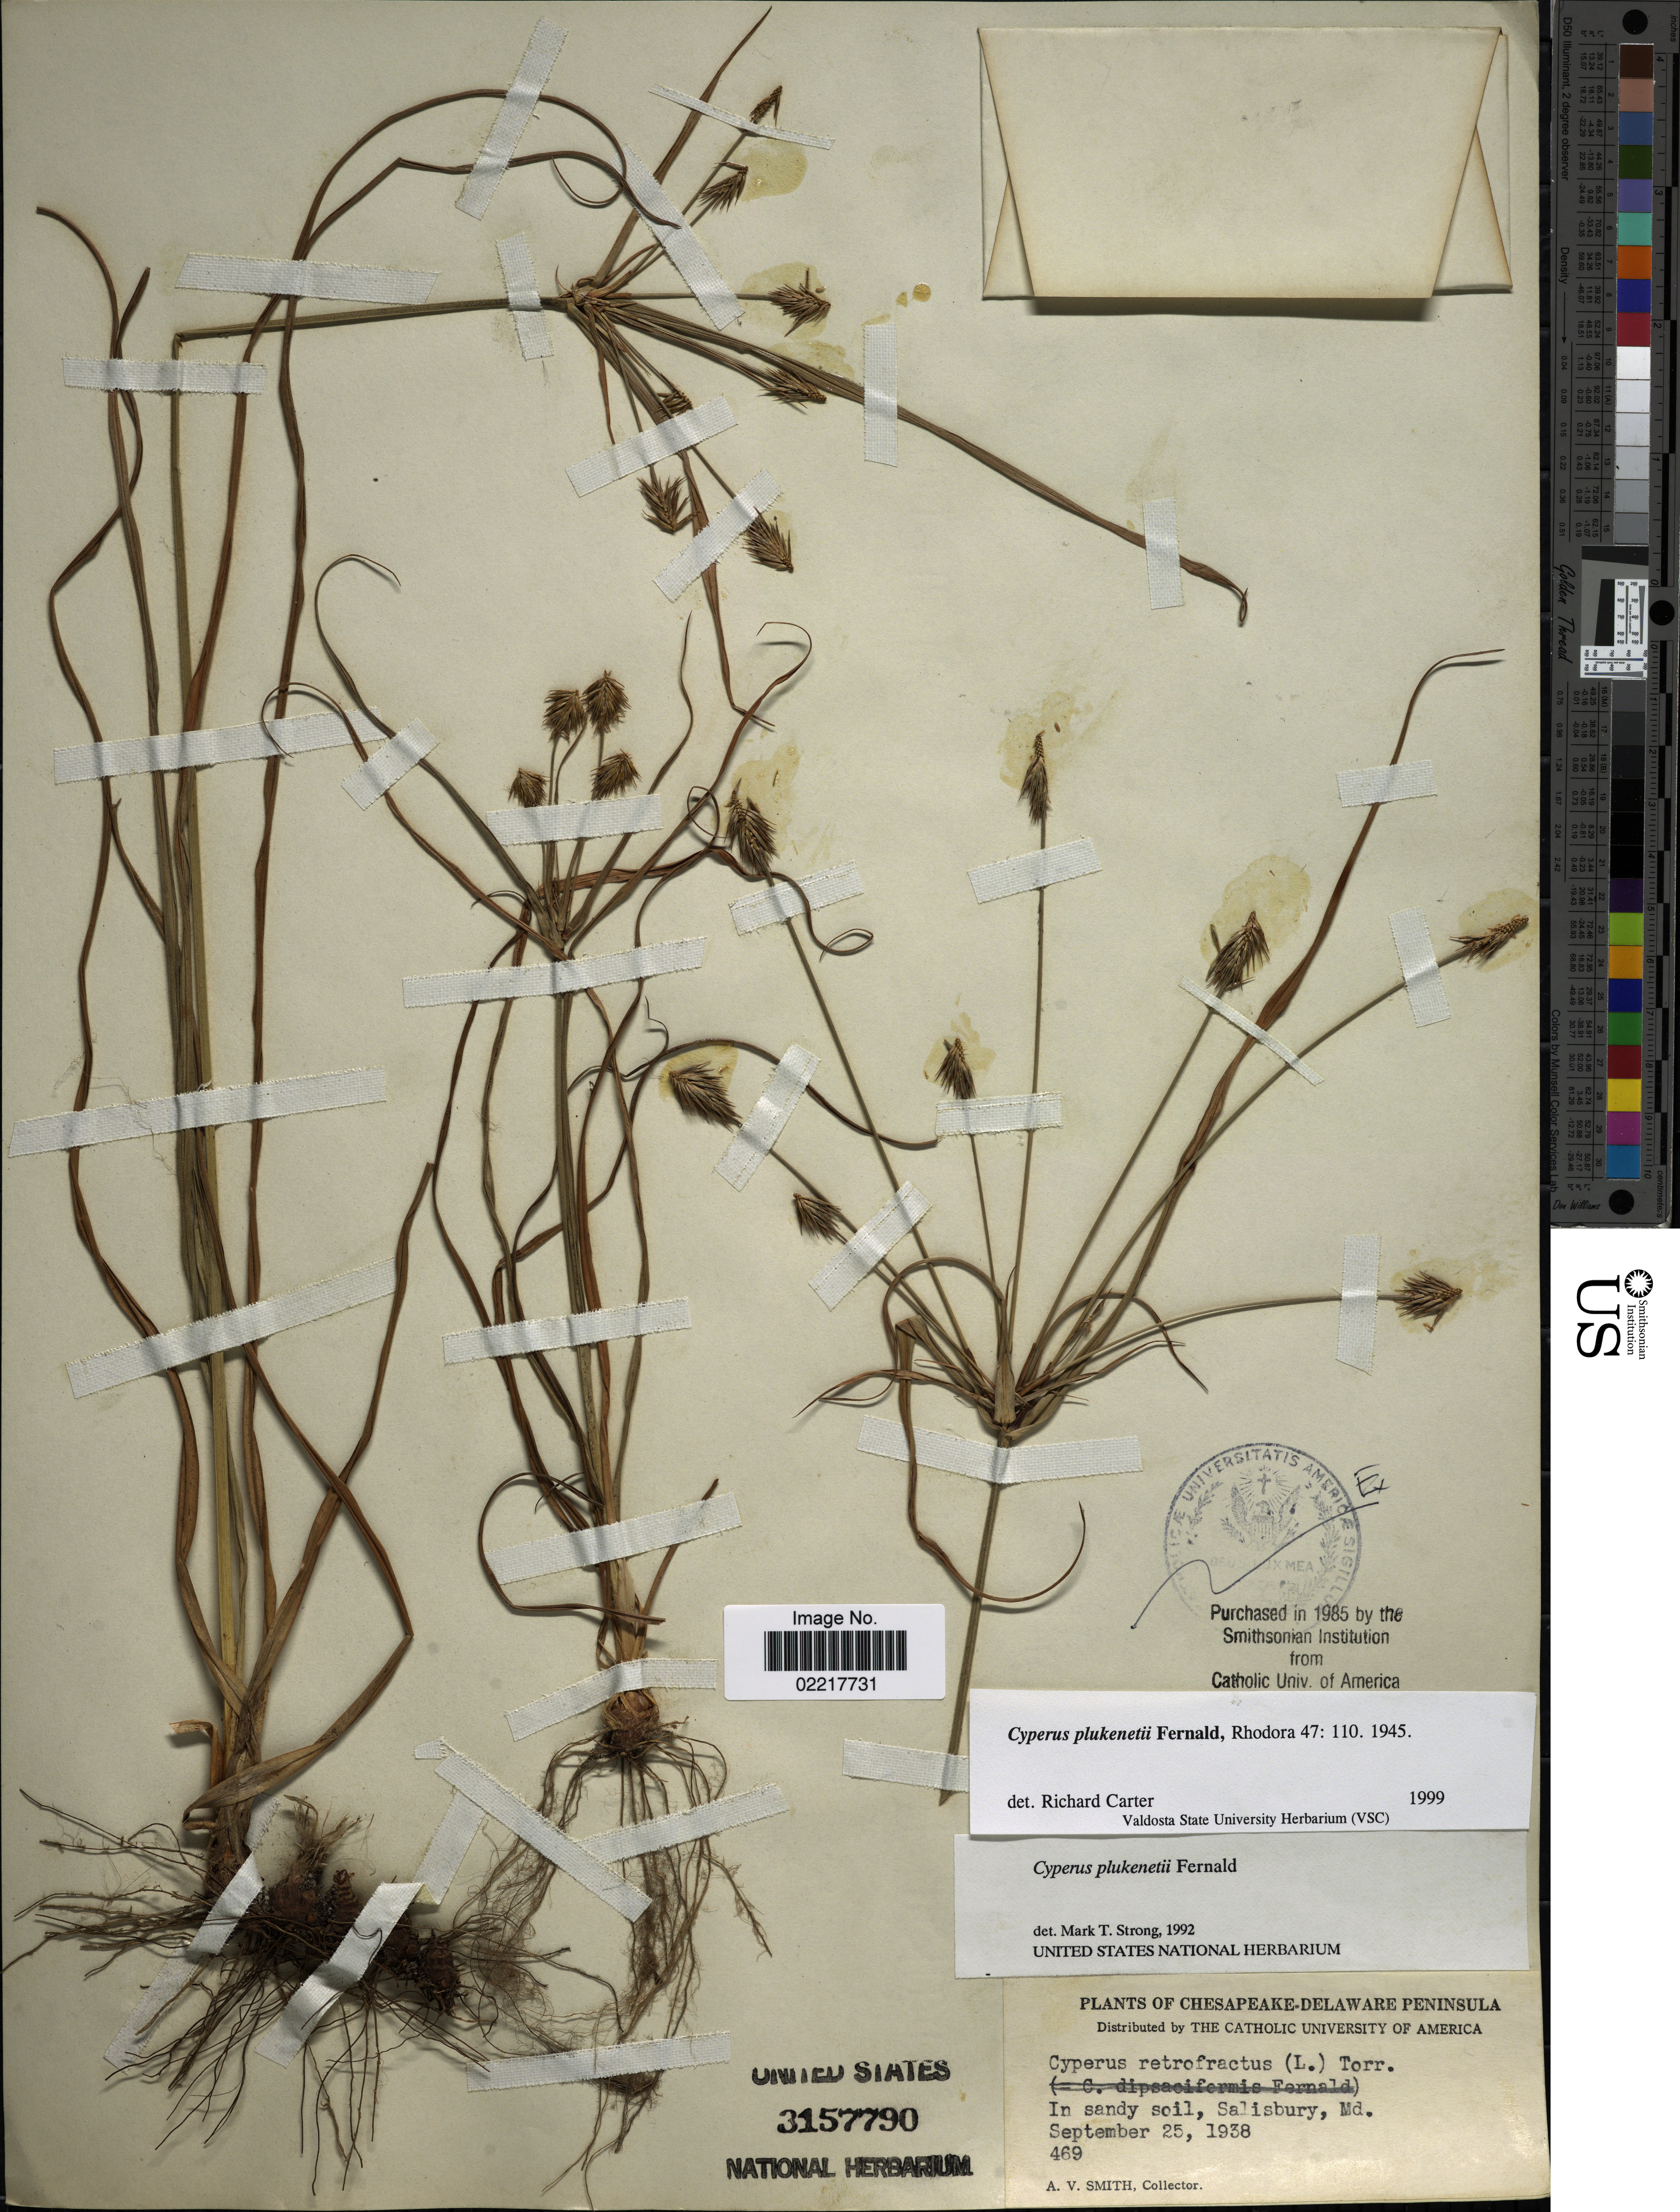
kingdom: Plantae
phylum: Tracheophyta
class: Liliopsida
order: Poales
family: Cyperaceae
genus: Cyperus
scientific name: Cyperus plukenetii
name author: Fernald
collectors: A. V. P. Smith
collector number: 469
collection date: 1938-09-25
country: United States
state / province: Maryland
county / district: Wicomico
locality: Chesapeake-Delaware Peninsula. Salisbury, Md.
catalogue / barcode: US 3157790